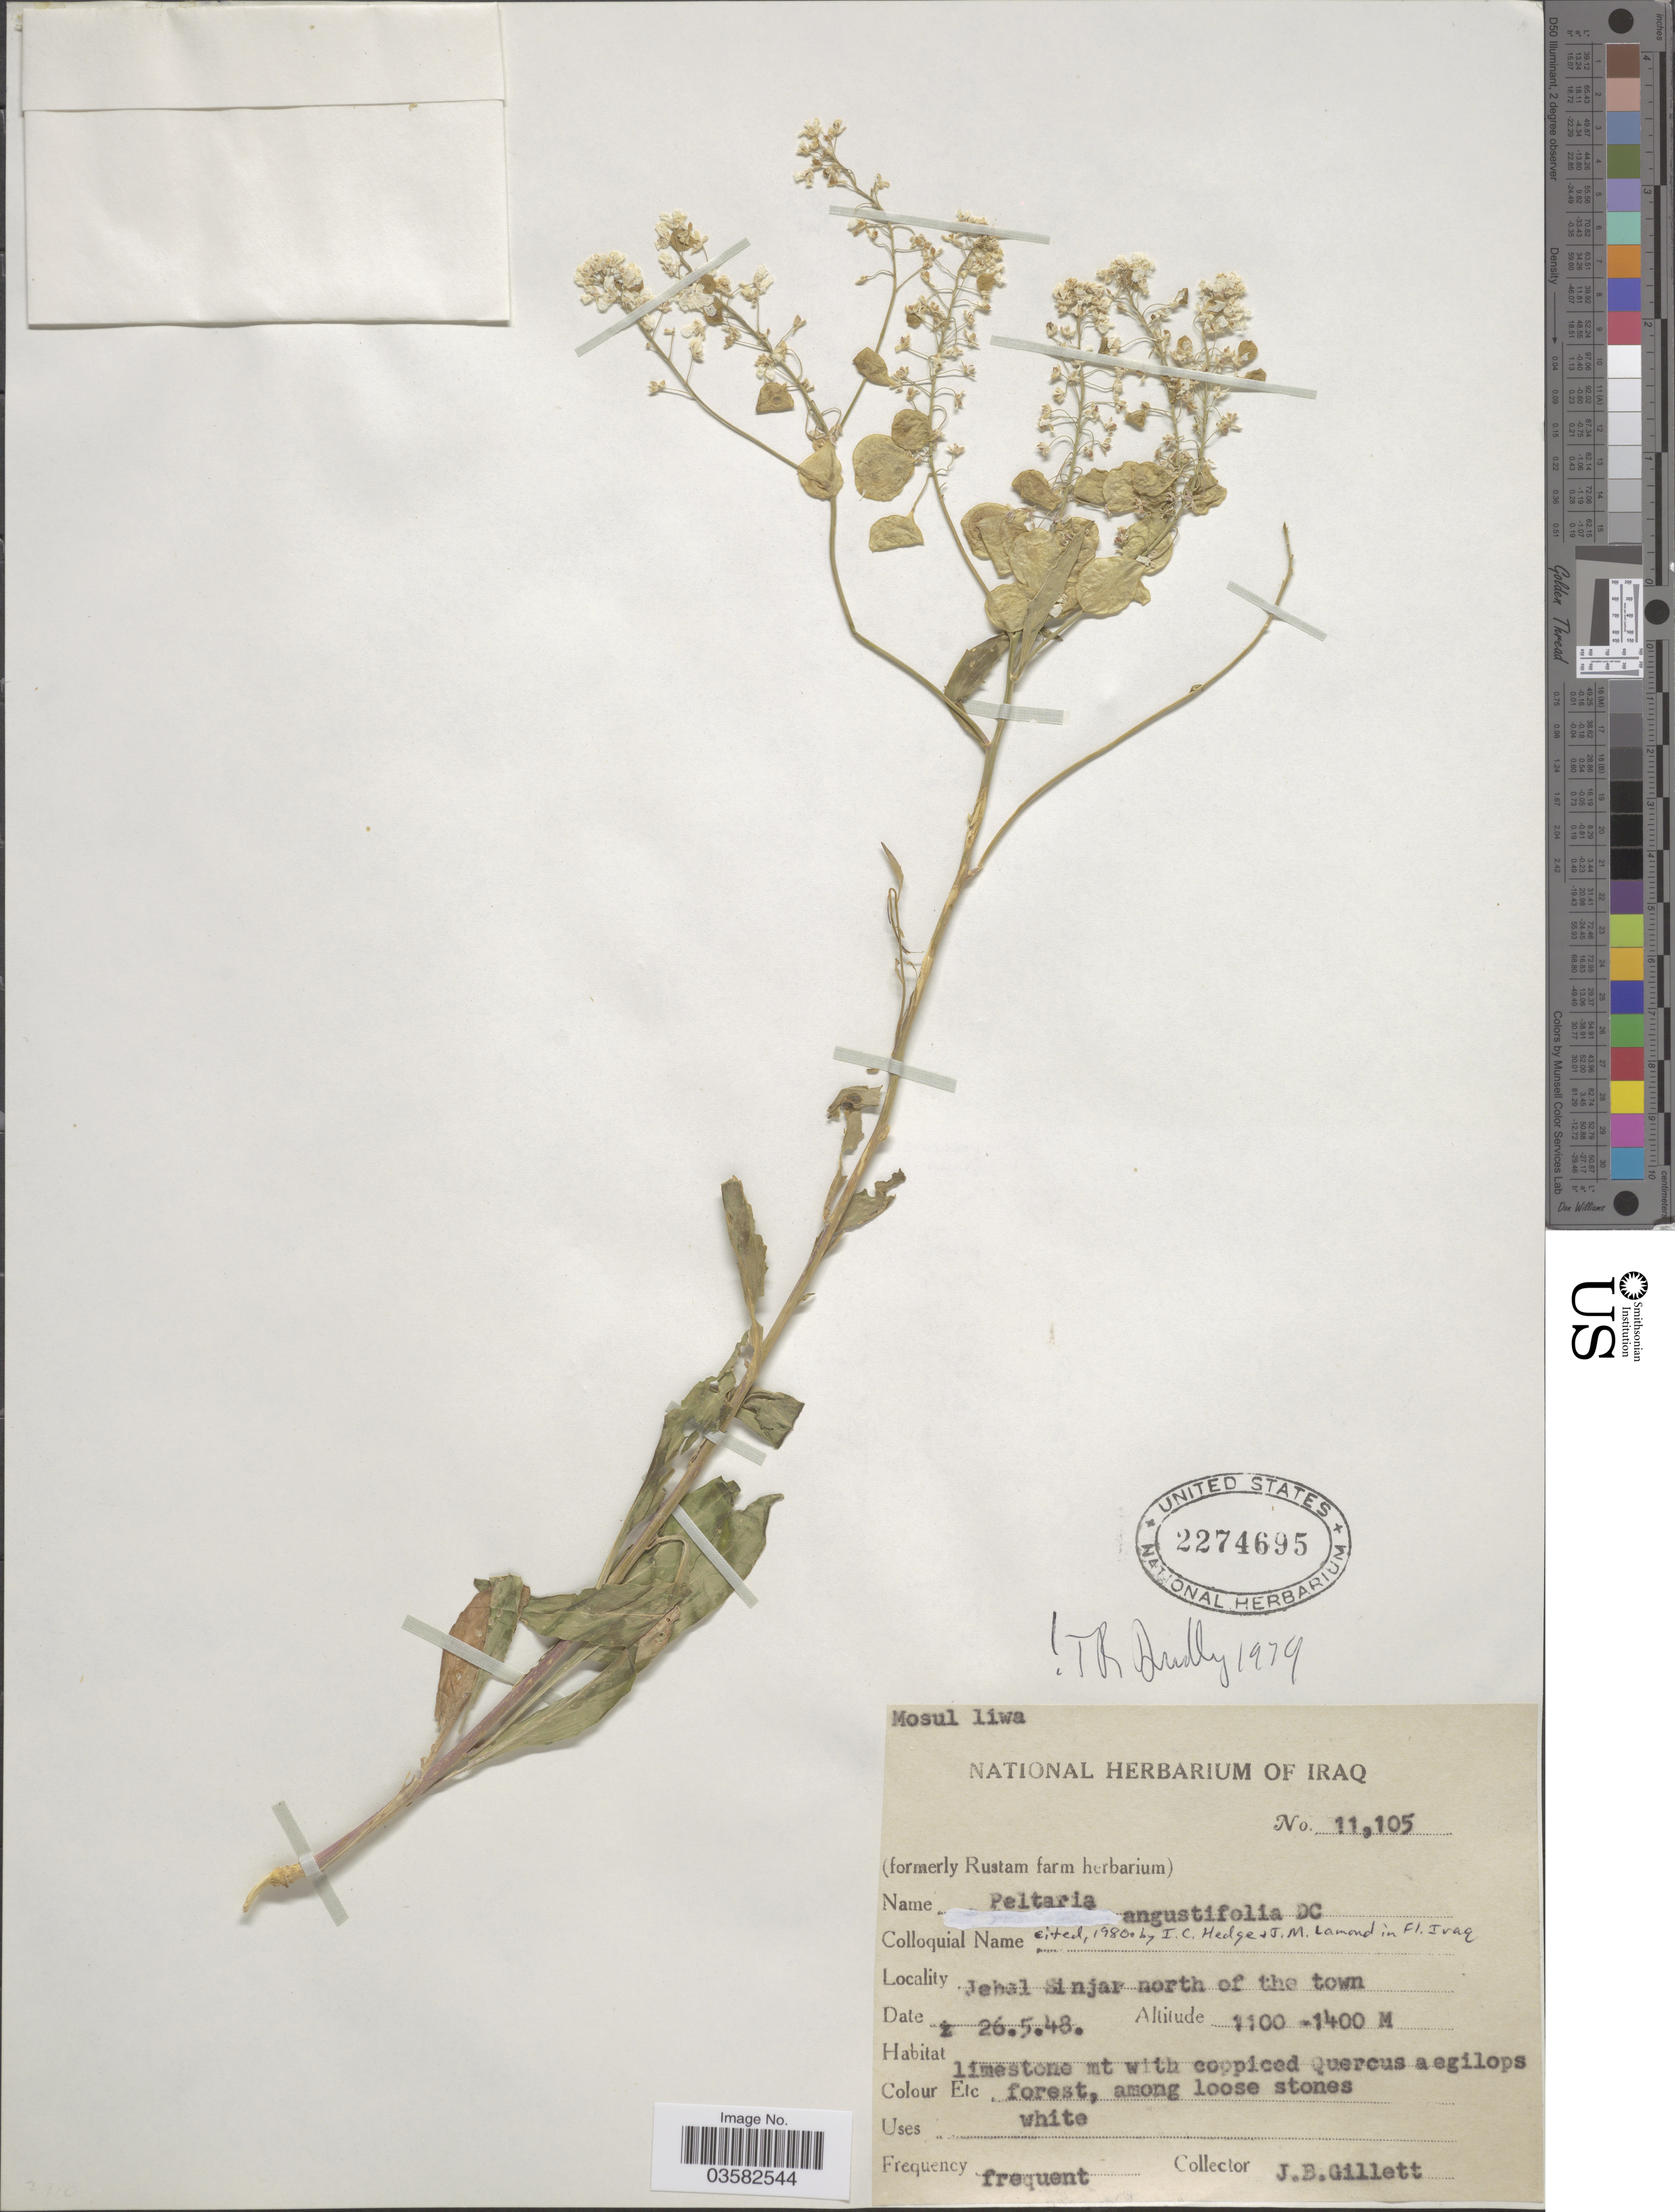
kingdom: Plantae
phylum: Tracheophyta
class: Magnoliopsida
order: Brassicales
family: Brassicaceae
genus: Peltaria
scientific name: Peltaria angustifolia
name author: DC.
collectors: J. B. Gillett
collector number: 11105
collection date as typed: Transcribed d/m/y: 26/5/48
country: Iraq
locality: Mosul liwa. Jehal Sinjar north of the town.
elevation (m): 1100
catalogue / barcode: US 2274695